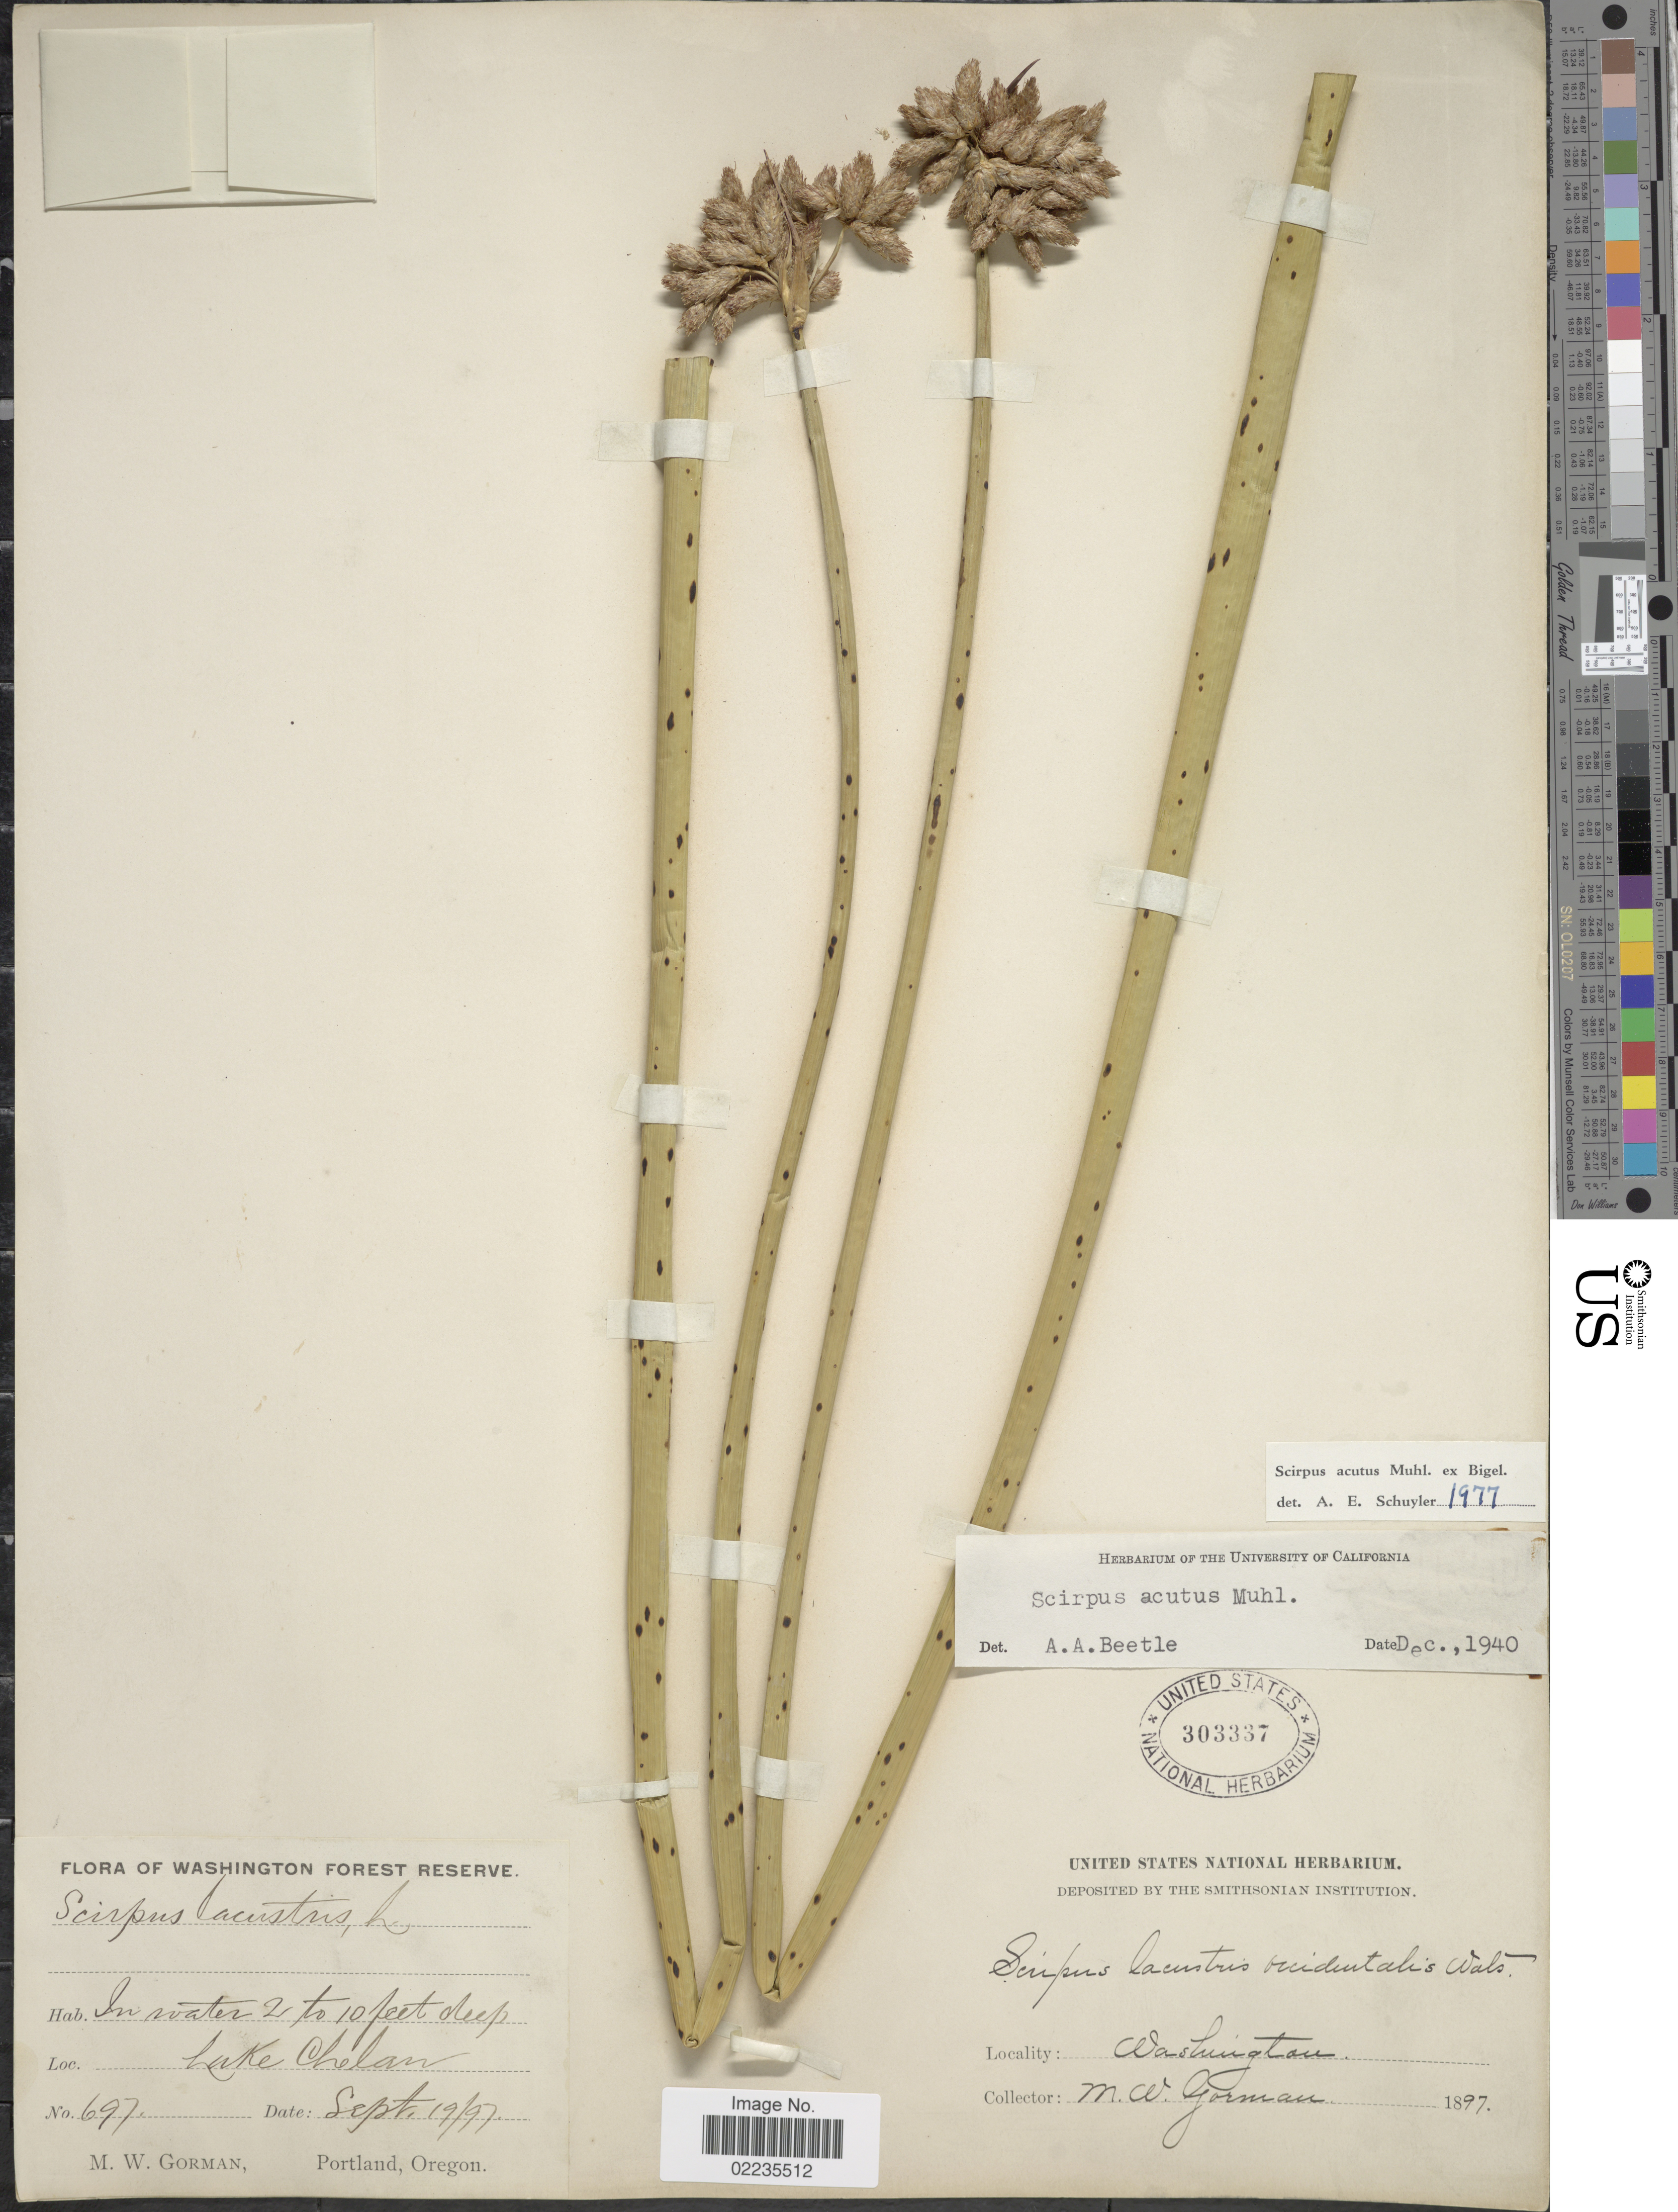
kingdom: Plantae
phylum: Tracheophyta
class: Liliopsida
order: Poales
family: Cyperaceae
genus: Schoenoplectus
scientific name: Schoenoplectus acutus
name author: (Muhl. ex Bigelow) Á. Löve & D. Löve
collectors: M. W. Gorman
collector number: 697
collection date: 1897-09-19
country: United States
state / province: Washington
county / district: Chelan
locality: Lake Chelan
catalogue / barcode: US 303337